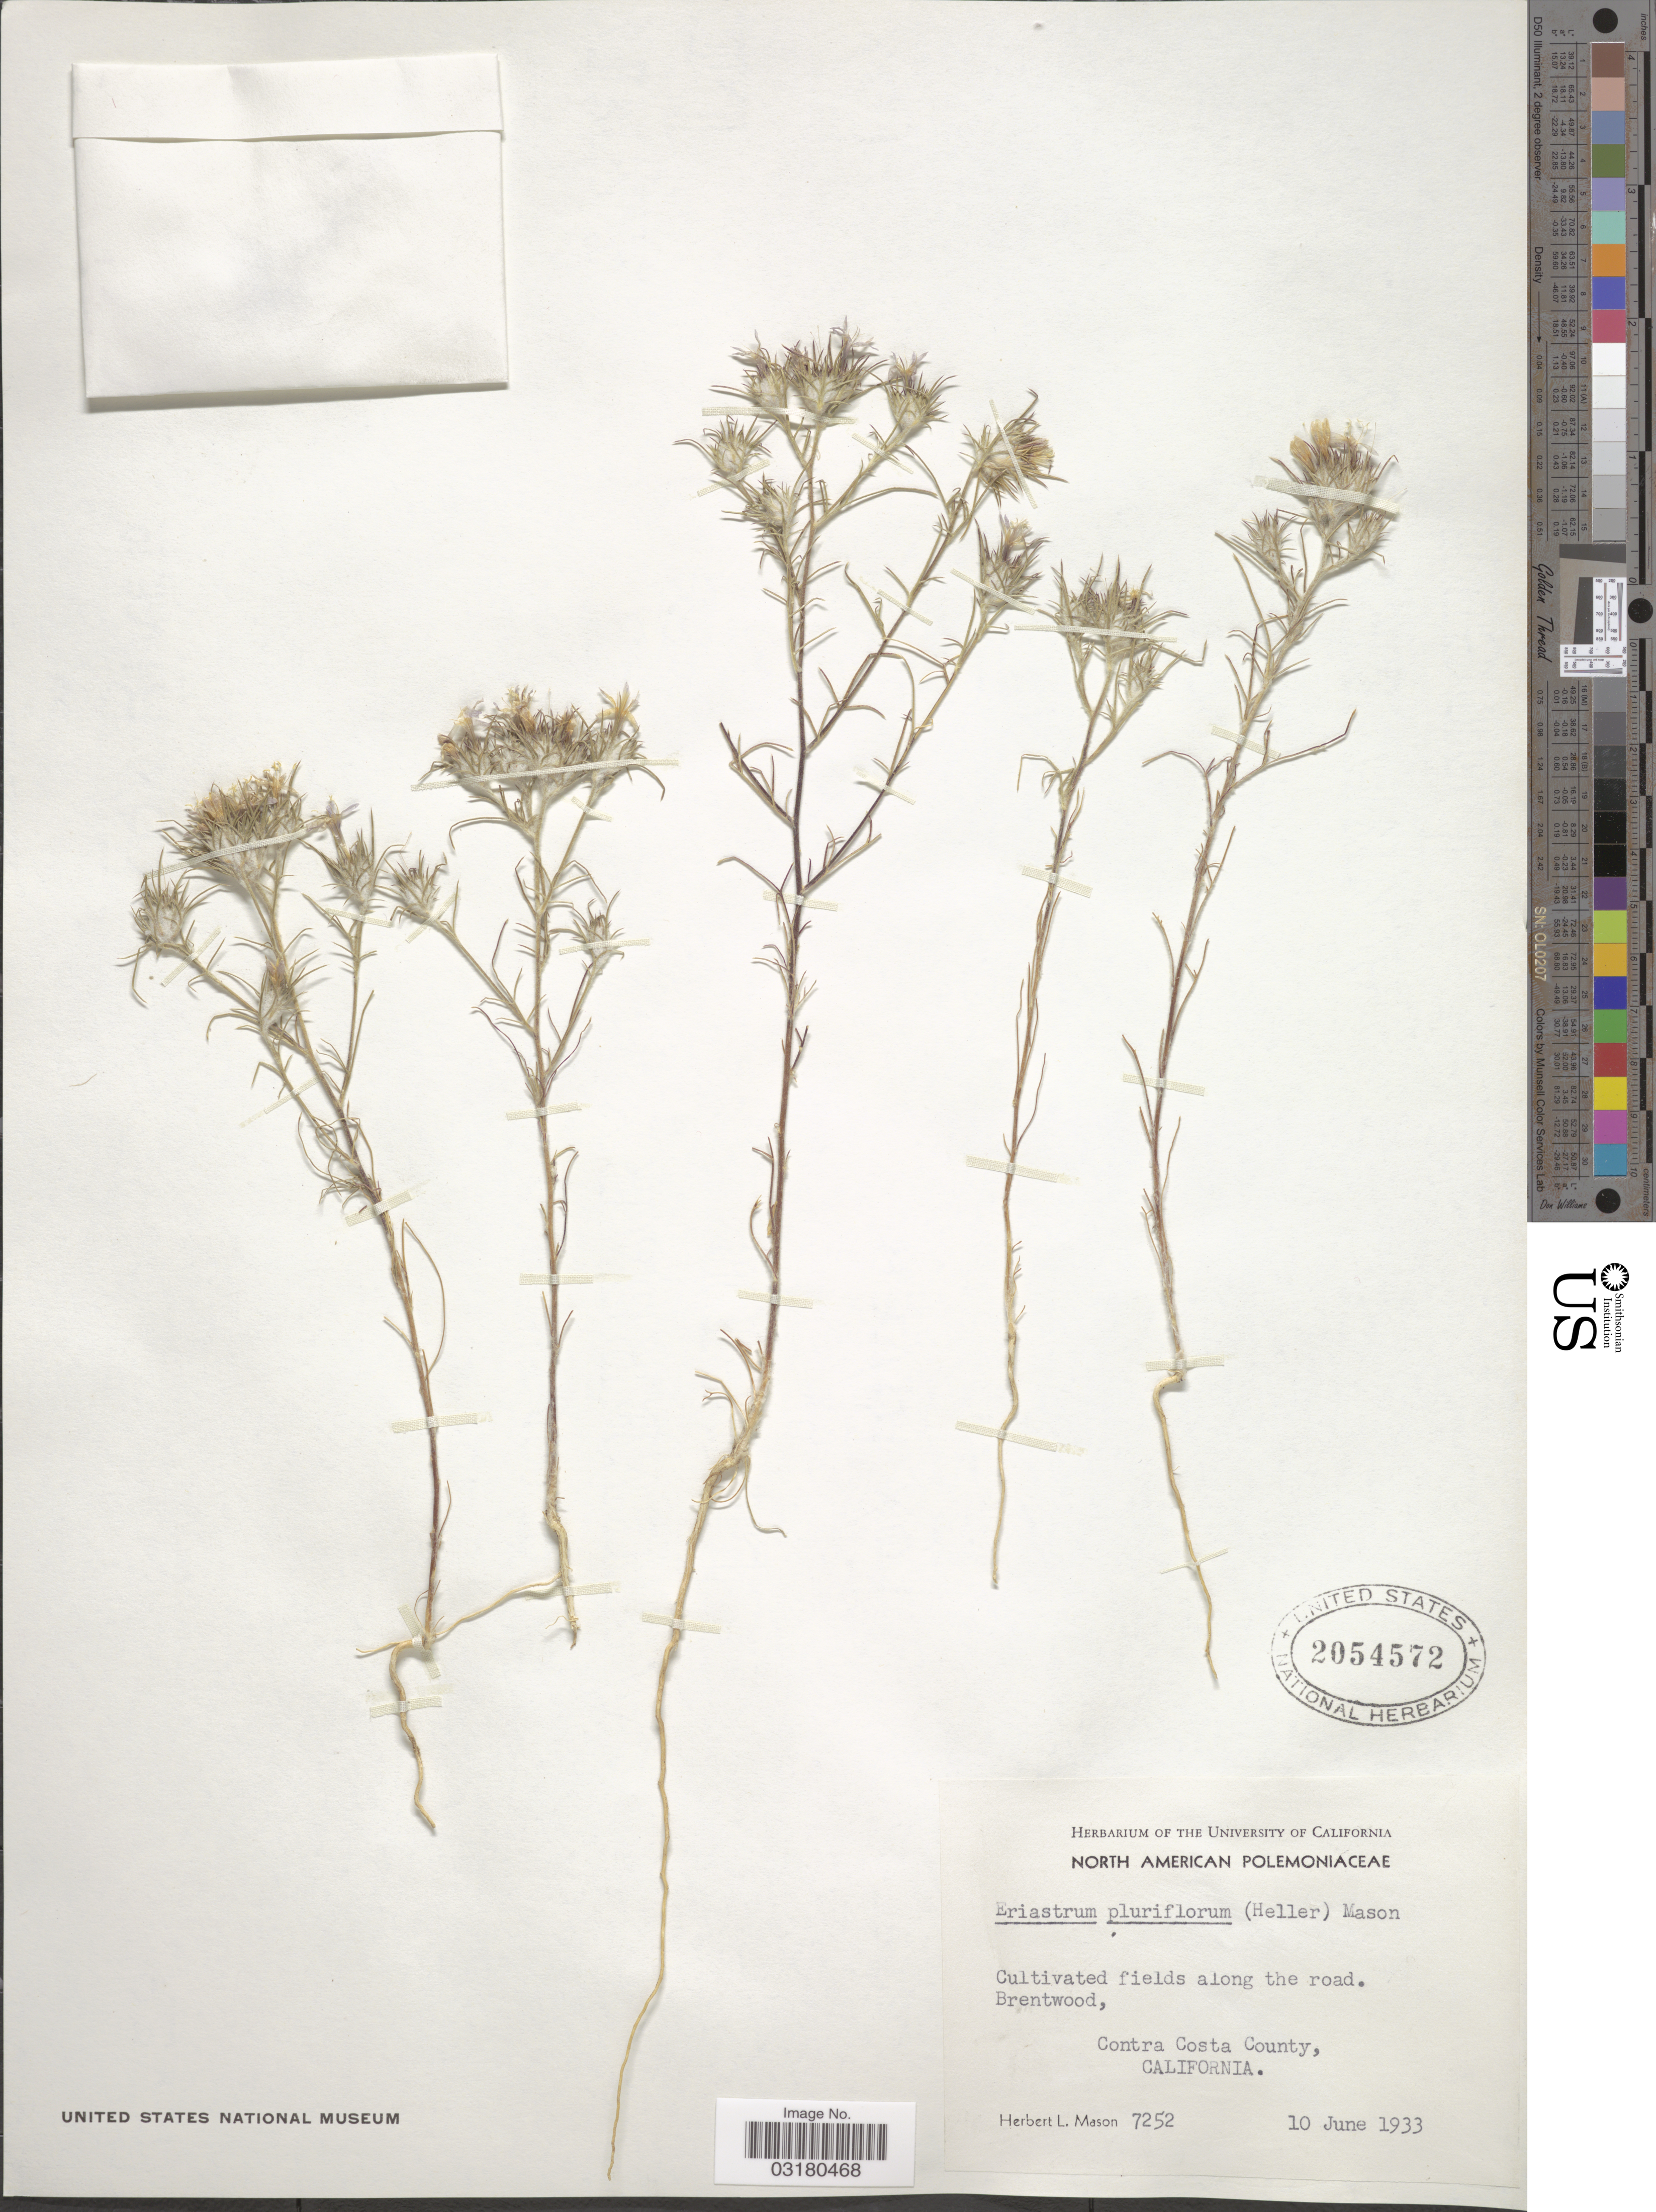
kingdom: Plantae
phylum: Tracheophyta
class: Magnoliopsida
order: Ericales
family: Polemoniaceae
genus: Eriastrum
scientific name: Eriastrum pluriflorum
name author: (A. Heller) H. Mason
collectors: H. L. Mason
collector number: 7252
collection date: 1933-06-10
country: United States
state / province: California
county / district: Contra Costa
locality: Brentwood, Contra Costa County.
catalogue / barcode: US 2054572